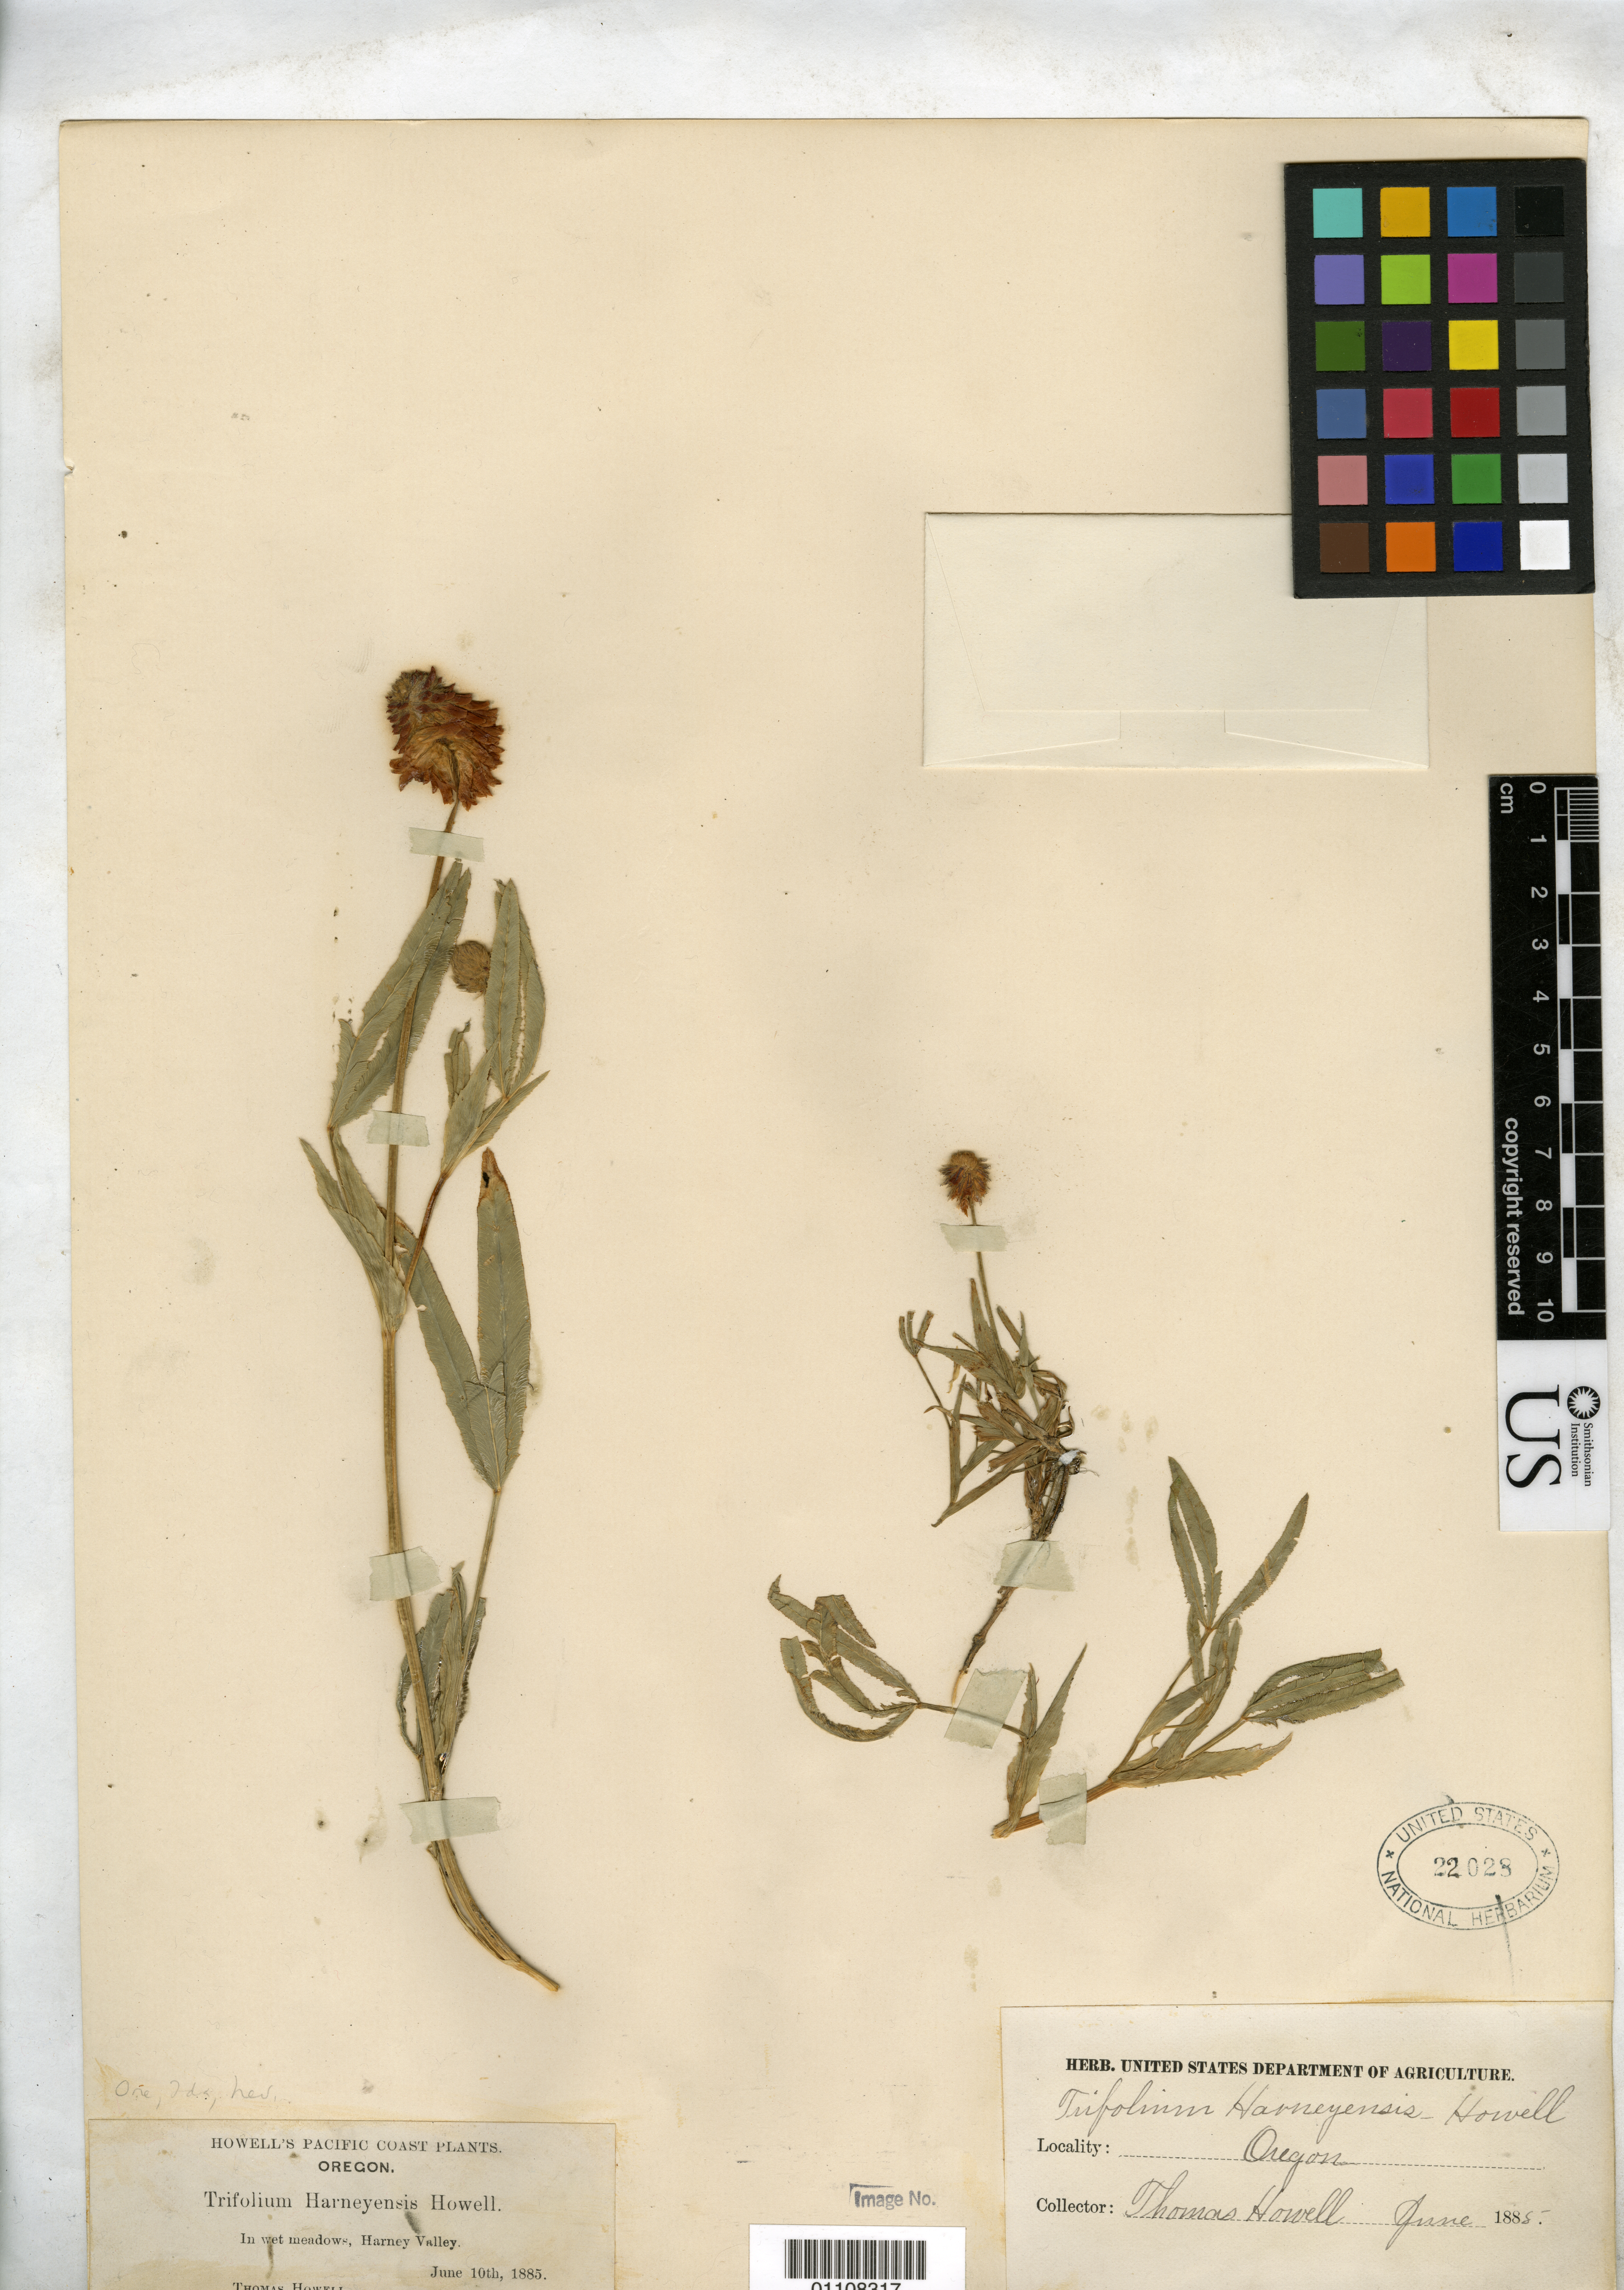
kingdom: Plantae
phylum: Tracheophyta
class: Magnoliopsida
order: Fabales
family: Fabaceae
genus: Trifolium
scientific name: Trifolium harneyense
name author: Howell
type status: Possible Type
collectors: T. J. Howell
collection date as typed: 10 Jun 1885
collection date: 1885-06-10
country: United States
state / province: Oregon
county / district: Harney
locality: Harney valley.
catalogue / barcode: US 22028